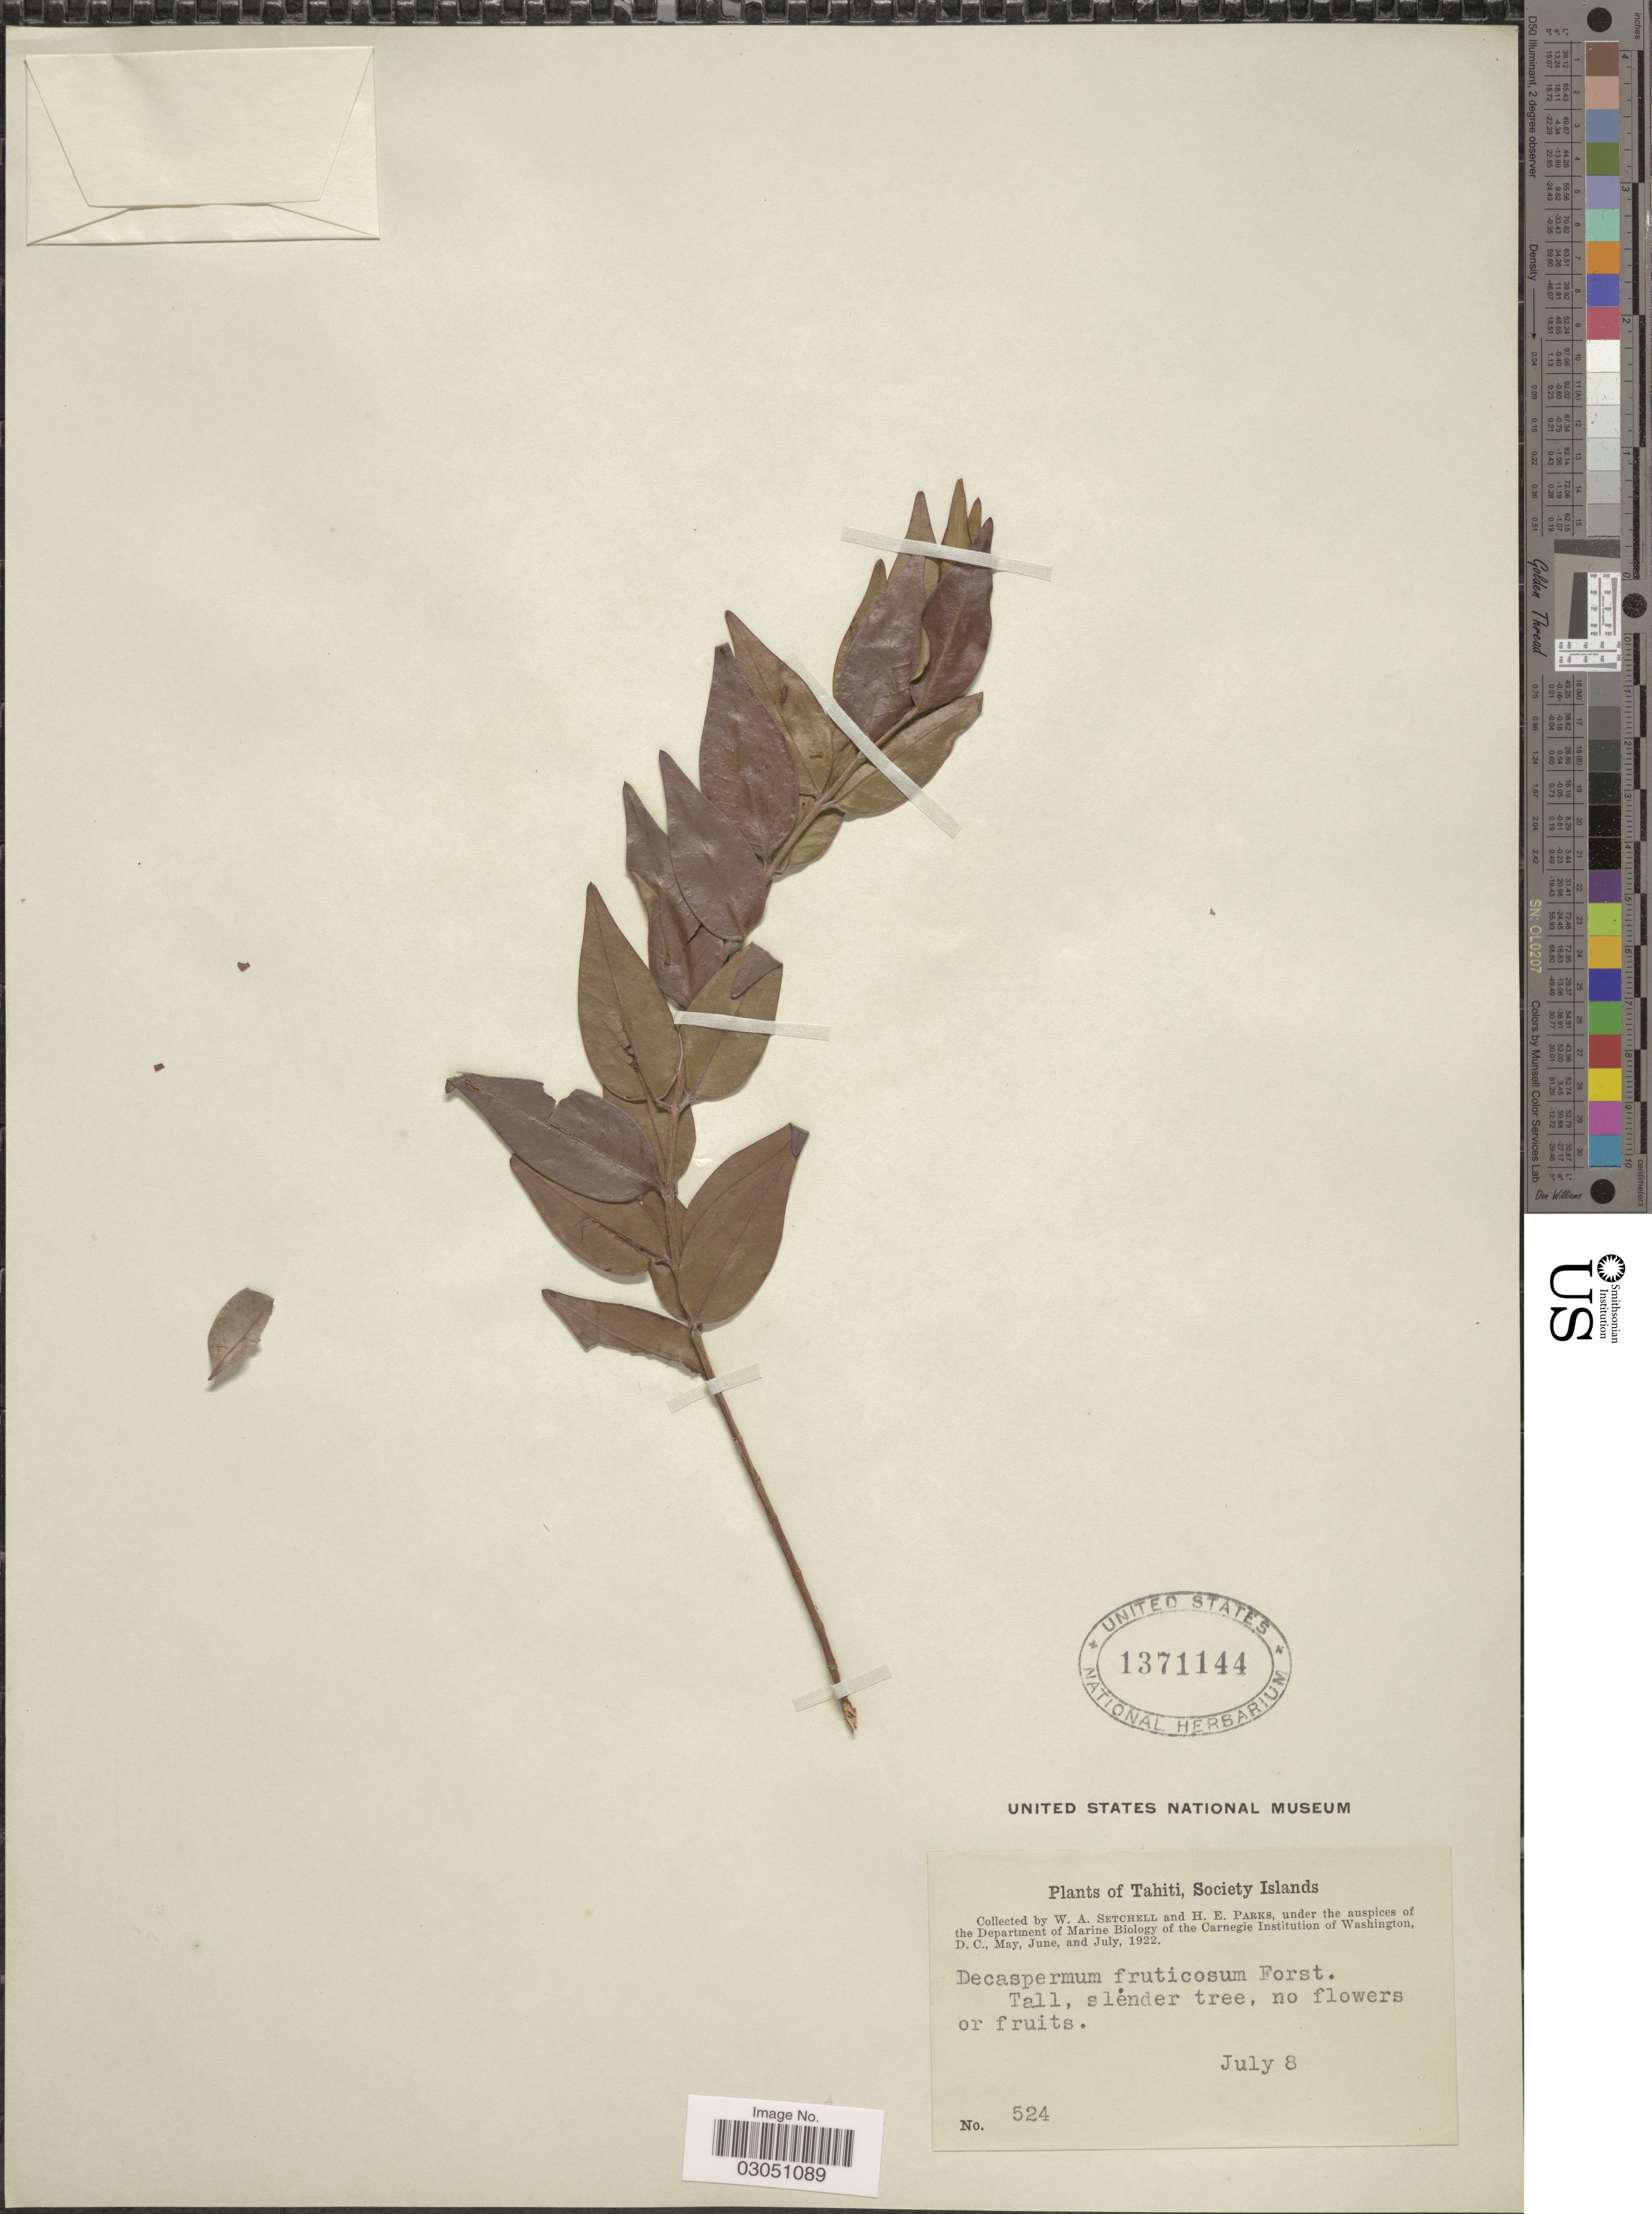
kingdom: Plantae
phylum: Tracheophyta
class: Magnoliopsida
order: Myrtales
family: Myrtaceae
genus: Decaspermum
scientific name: Decaspermum fruticosum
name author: J.R. Forst. & G. Forst.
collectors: W. Setchell & H. E. Parks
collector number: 524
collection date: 1922-07-08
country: French Polynesia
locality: Tahiti, Society Islands.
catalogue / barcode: US 1371144